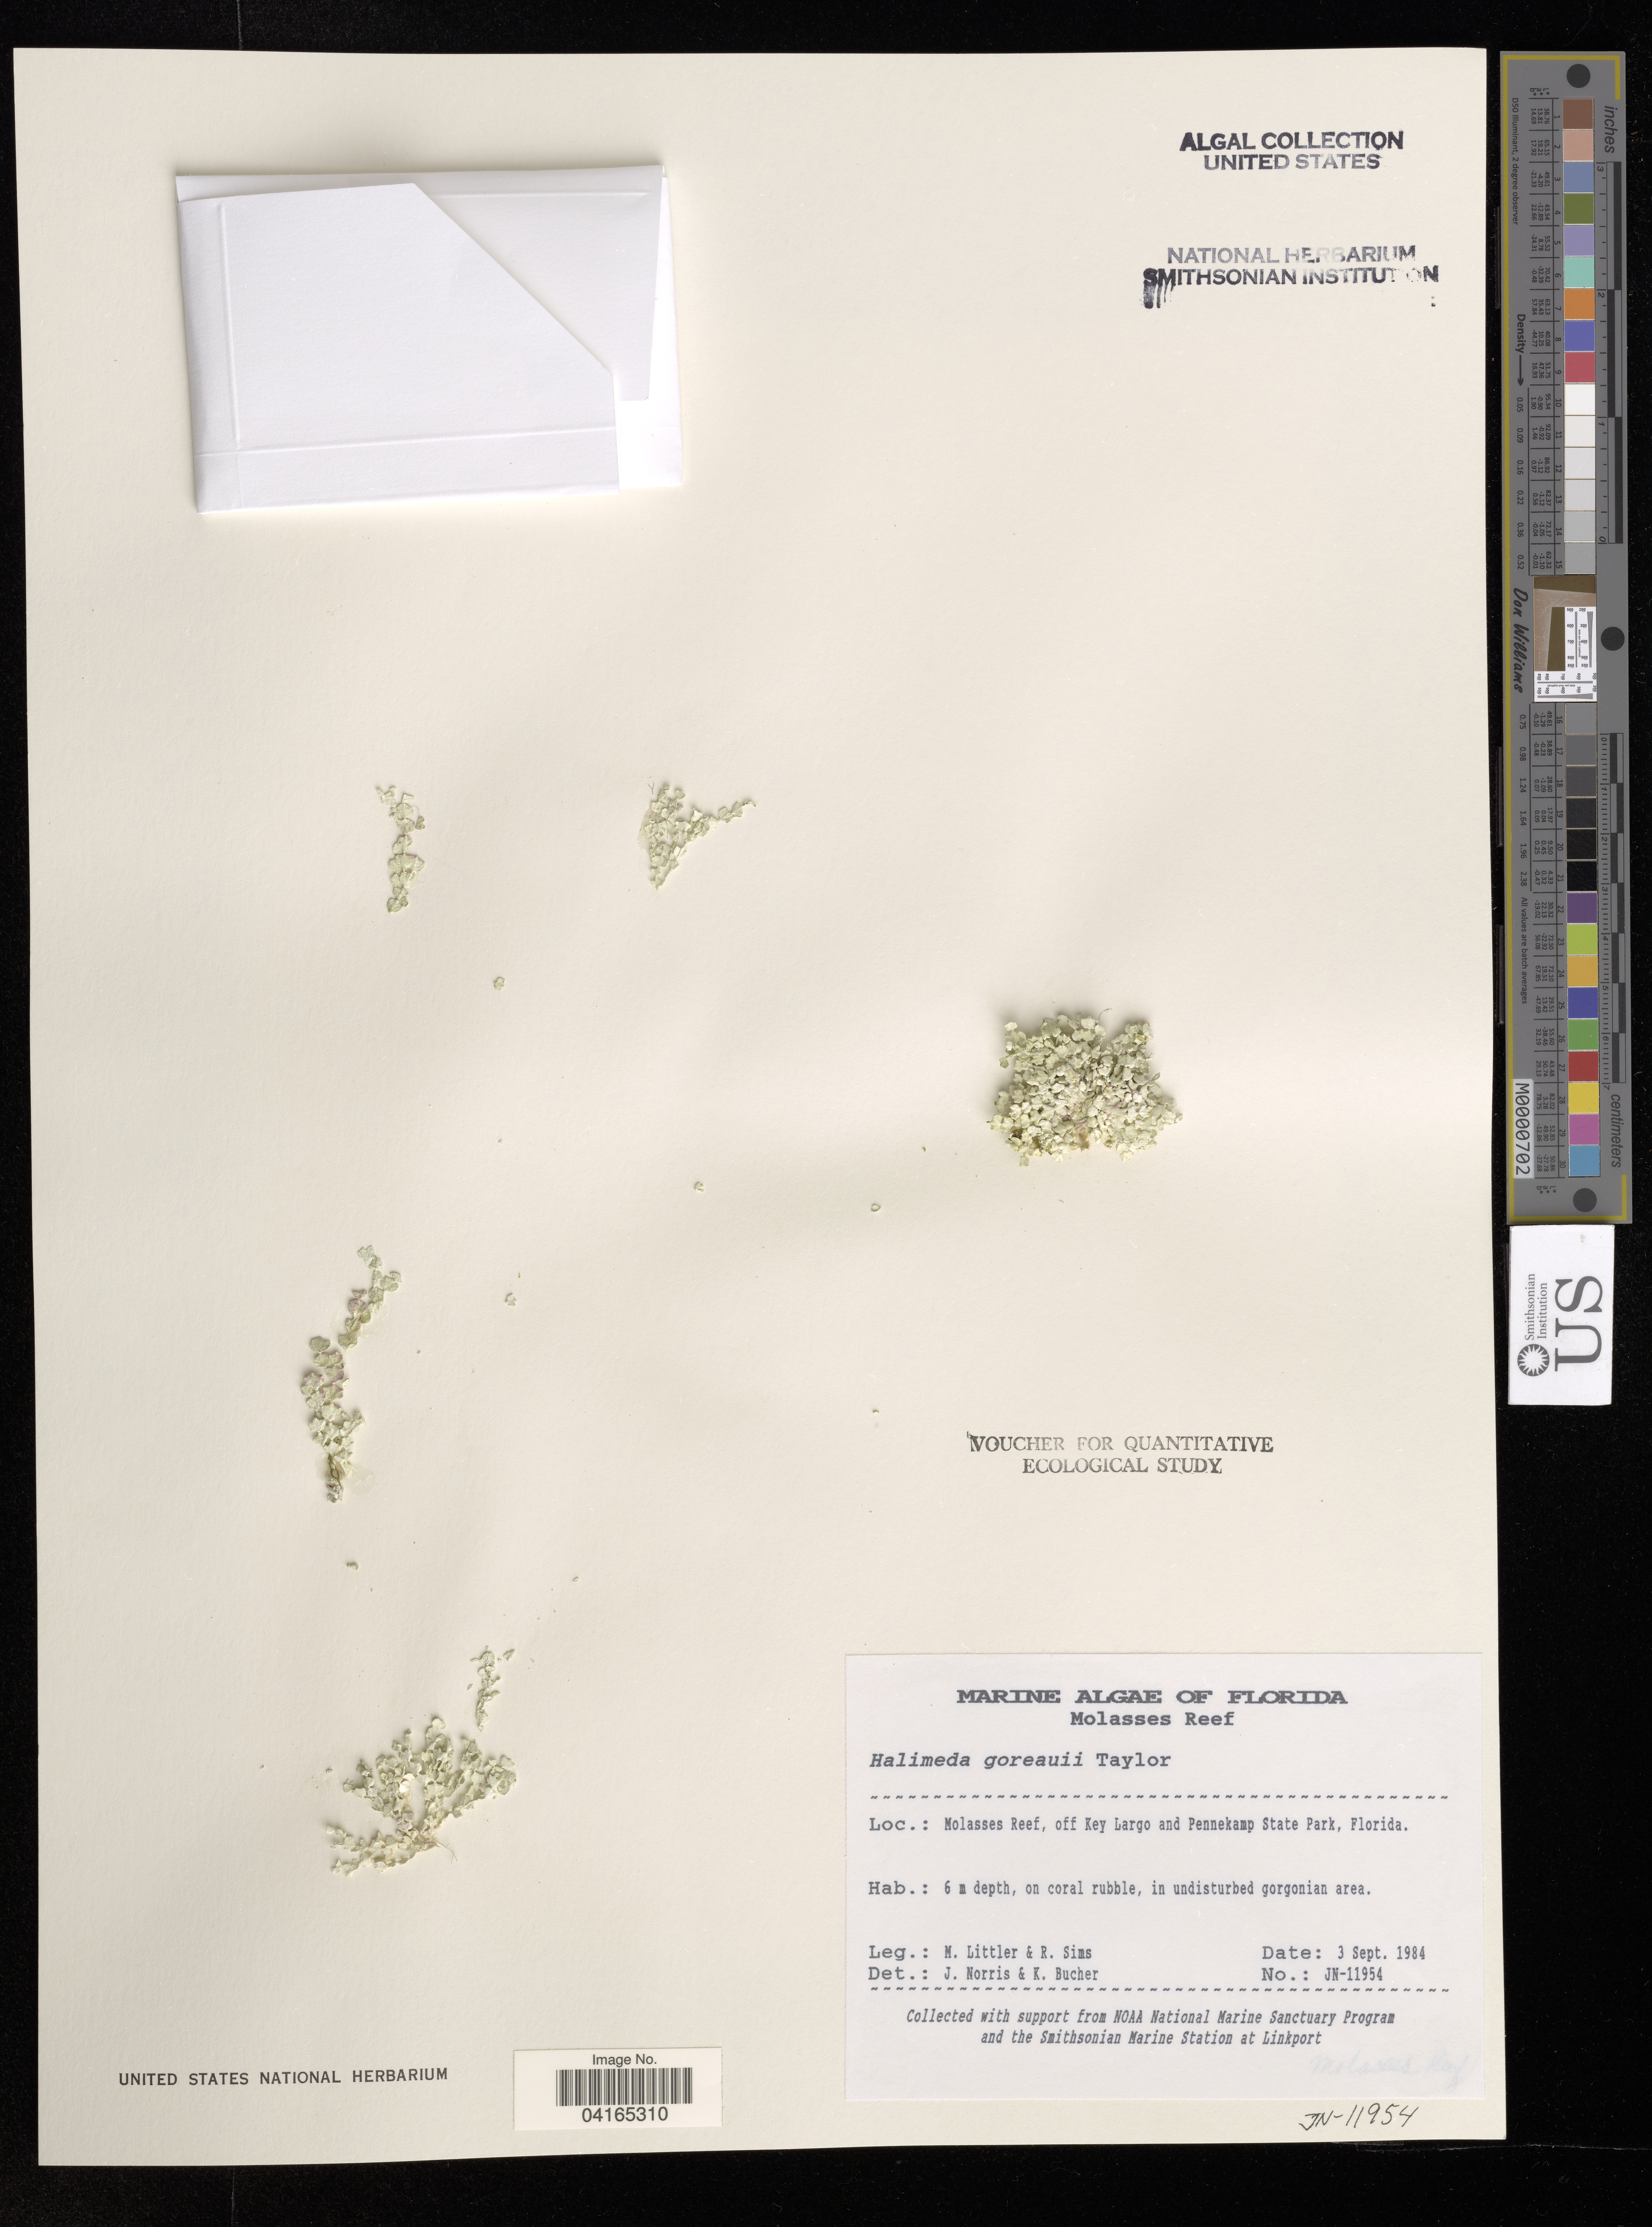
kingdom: Plantae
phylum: Chlorophyta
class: Ulvophyceae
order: Bryopsidales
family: Halimedaceae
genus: Halimeda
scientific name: Halimeda goreaui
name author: W.R. Taylor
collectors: M. Littler & R. Sims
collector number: JN-11954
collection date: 1984-09-03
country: United States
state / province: Florida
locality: Molasses Reef, off Key Largo and Pennekamp State Park.